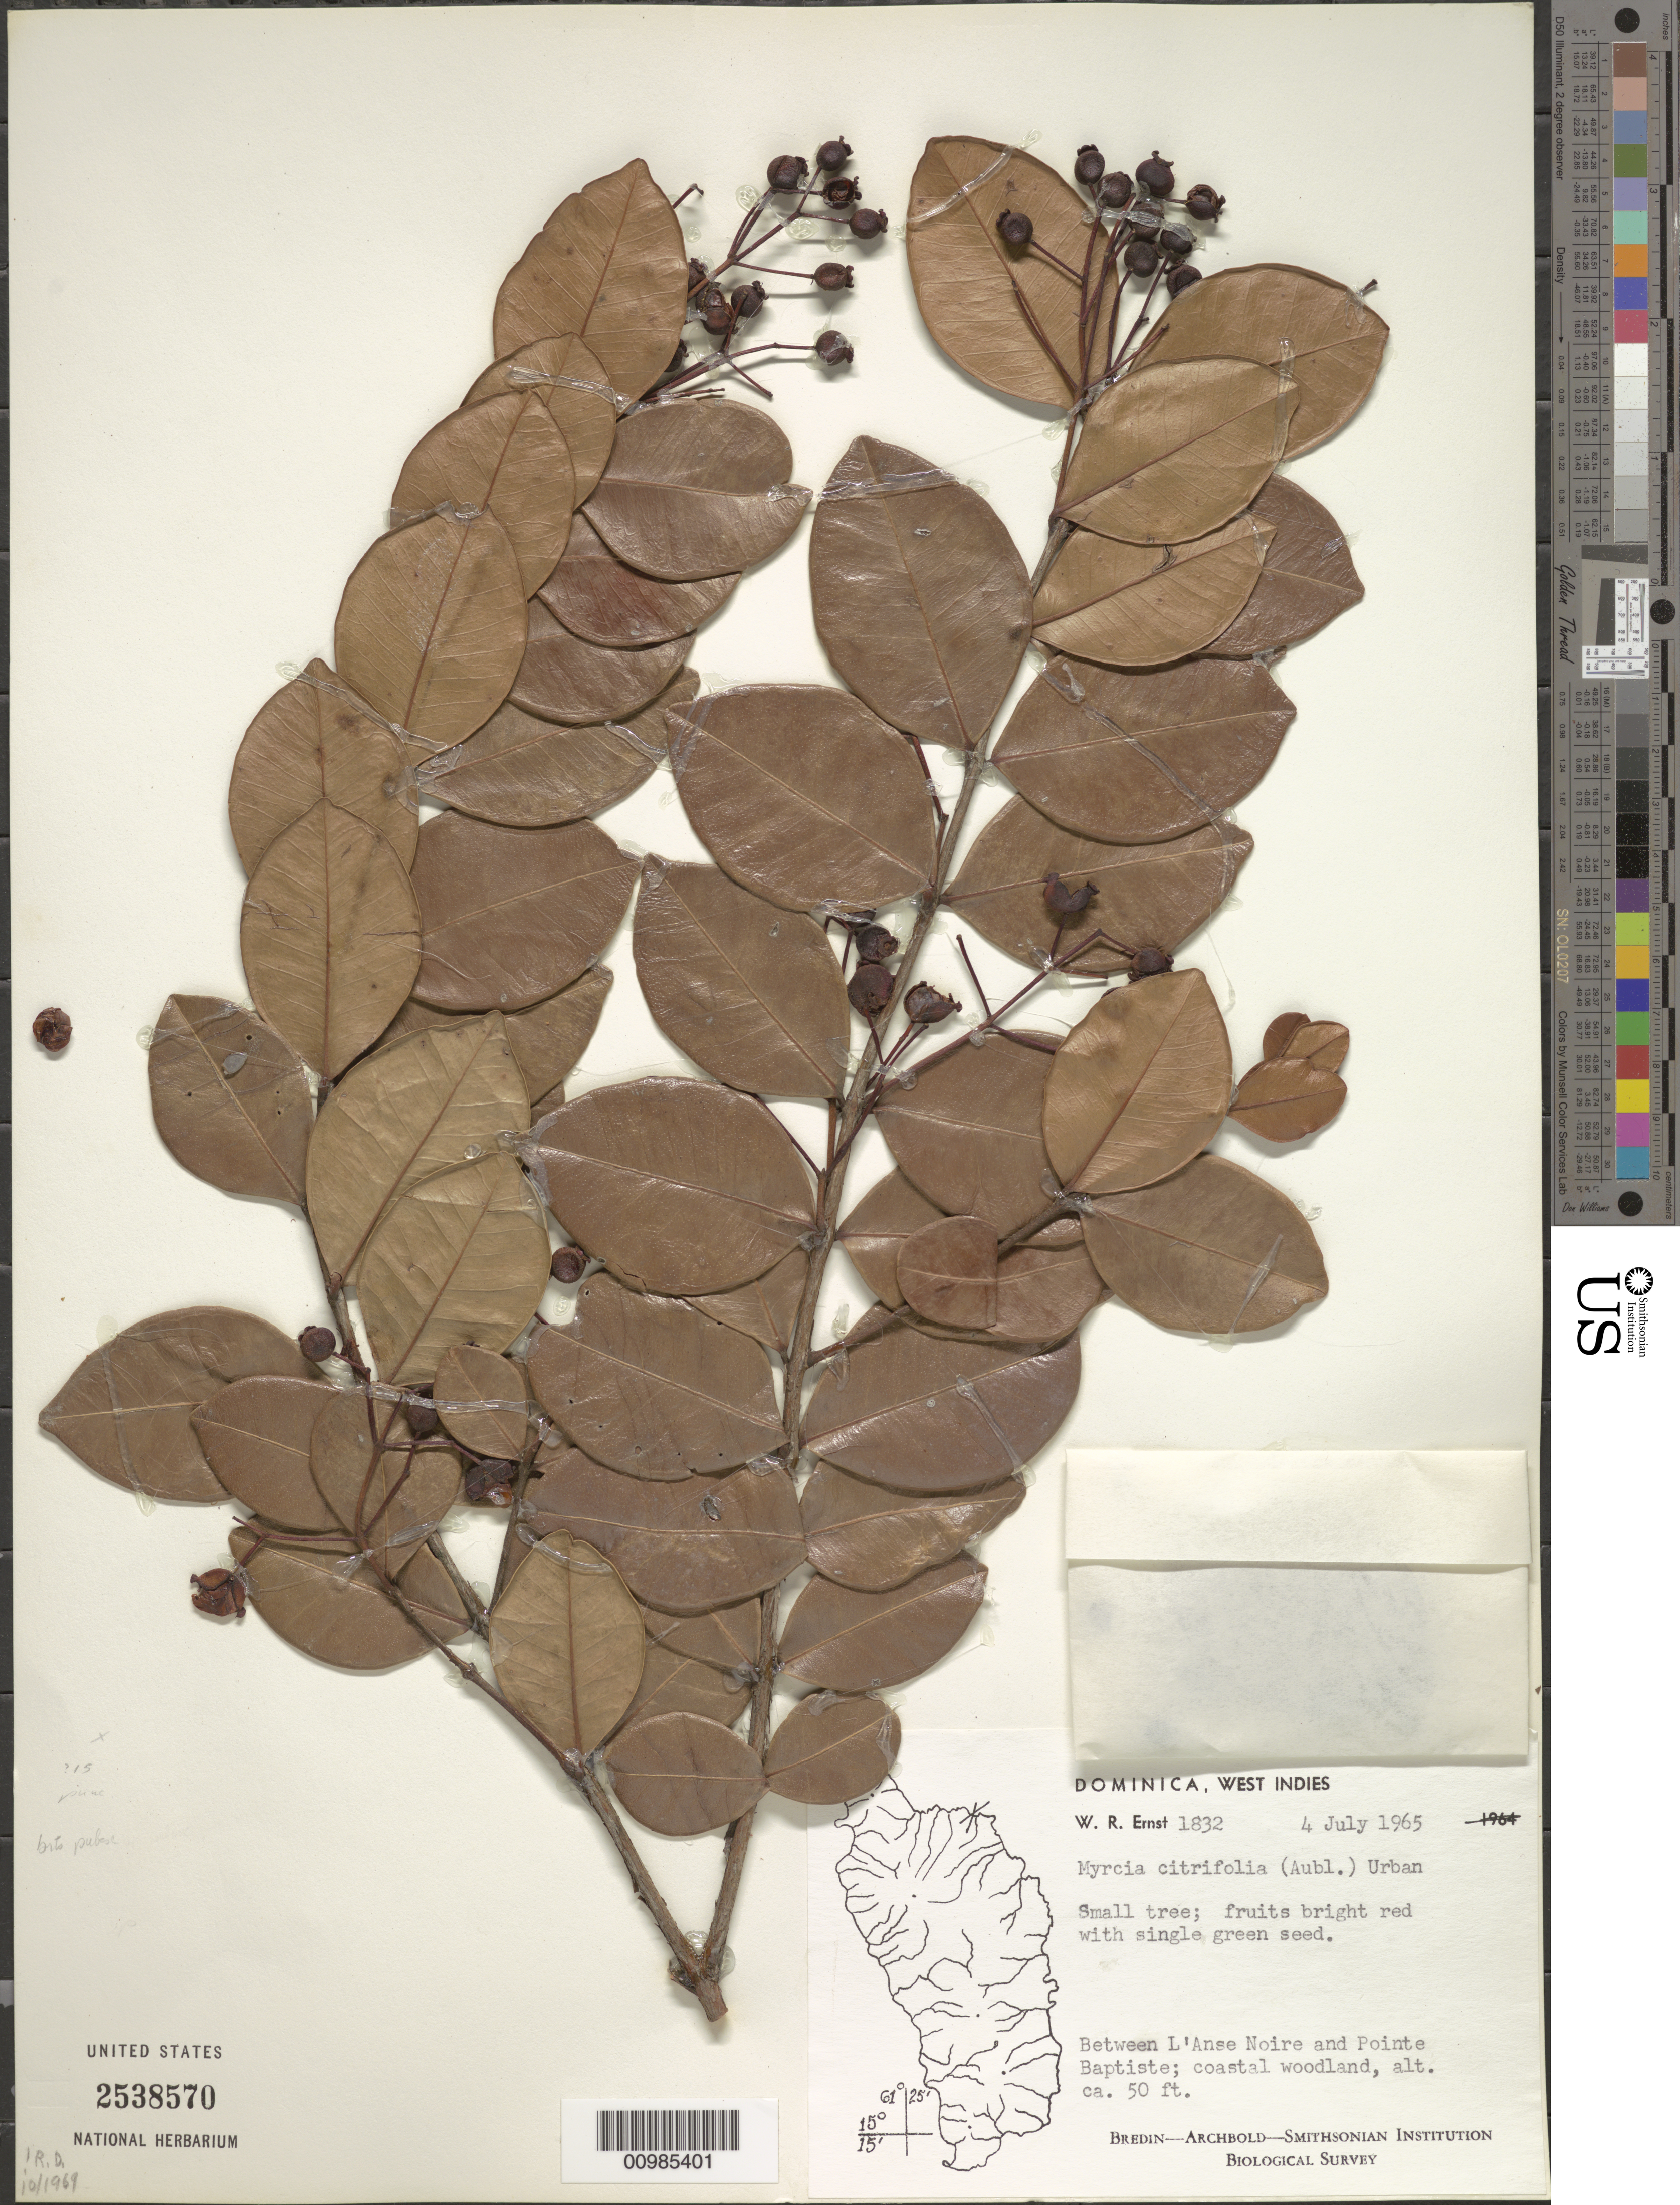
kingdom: Plantae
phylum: Tracheophyta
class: Magnoliopsida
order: Myrtales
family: Myrtaceae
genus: Myrcia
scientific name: Myrcia citrifolia var. citrifolia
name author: (Aubl.) Urb.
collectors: W. R. Ernst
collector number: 1832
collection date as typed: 04 Jul 1965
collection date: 1965-07-04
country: Dominica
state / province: St. Andrew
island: Dominica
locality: Between L'Anse Noire and Pointe Baptiste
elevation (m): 15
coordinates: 0 N, 0 E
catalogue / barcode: US 2538570